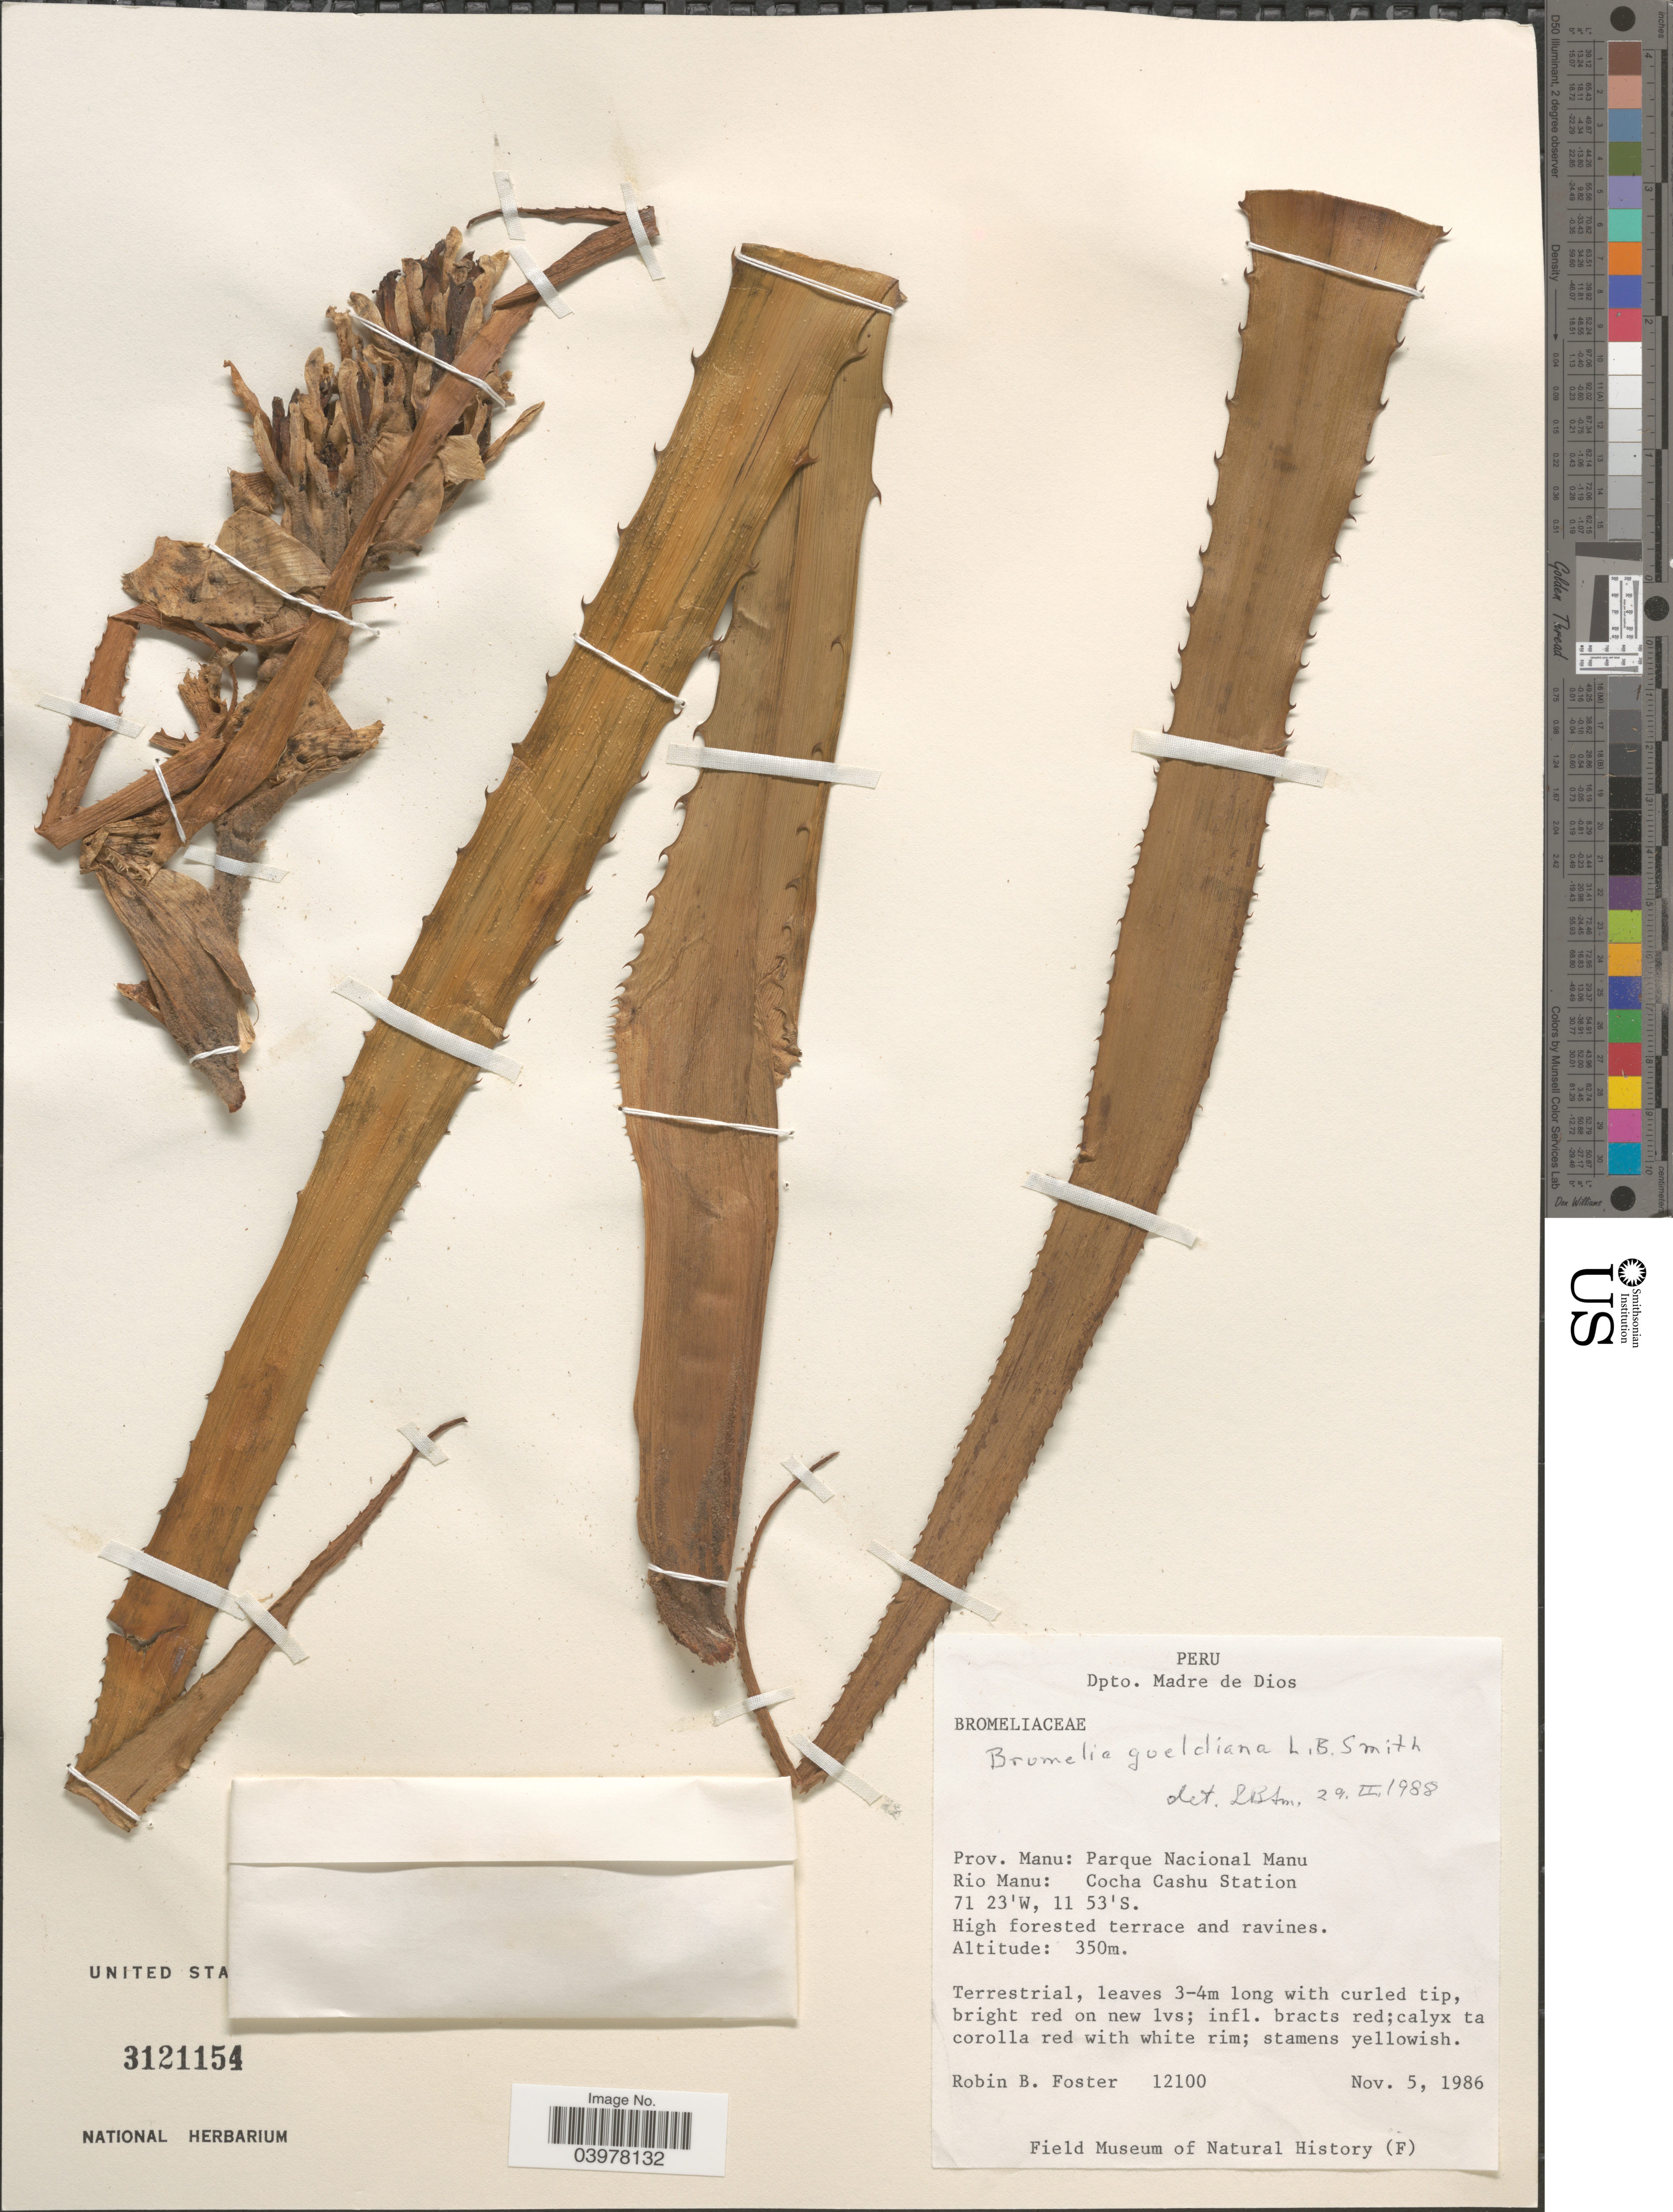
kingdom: Plantae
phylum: Tracheophyta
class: Liliopsida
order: Poales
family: Bromeliaceae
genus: Bromelia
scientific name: Bromelia goeldiana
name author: L.B. Sm.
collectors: R. B. Foster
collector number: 12100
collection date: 1986-11-05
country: Peru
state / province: Madre de Dios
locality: Dpto. Madre de Dios. Prov. Manu: Parque Nacional Manu. Rio Manu: Cocha Cashu Station.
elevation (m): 350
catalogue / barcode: US 3121154